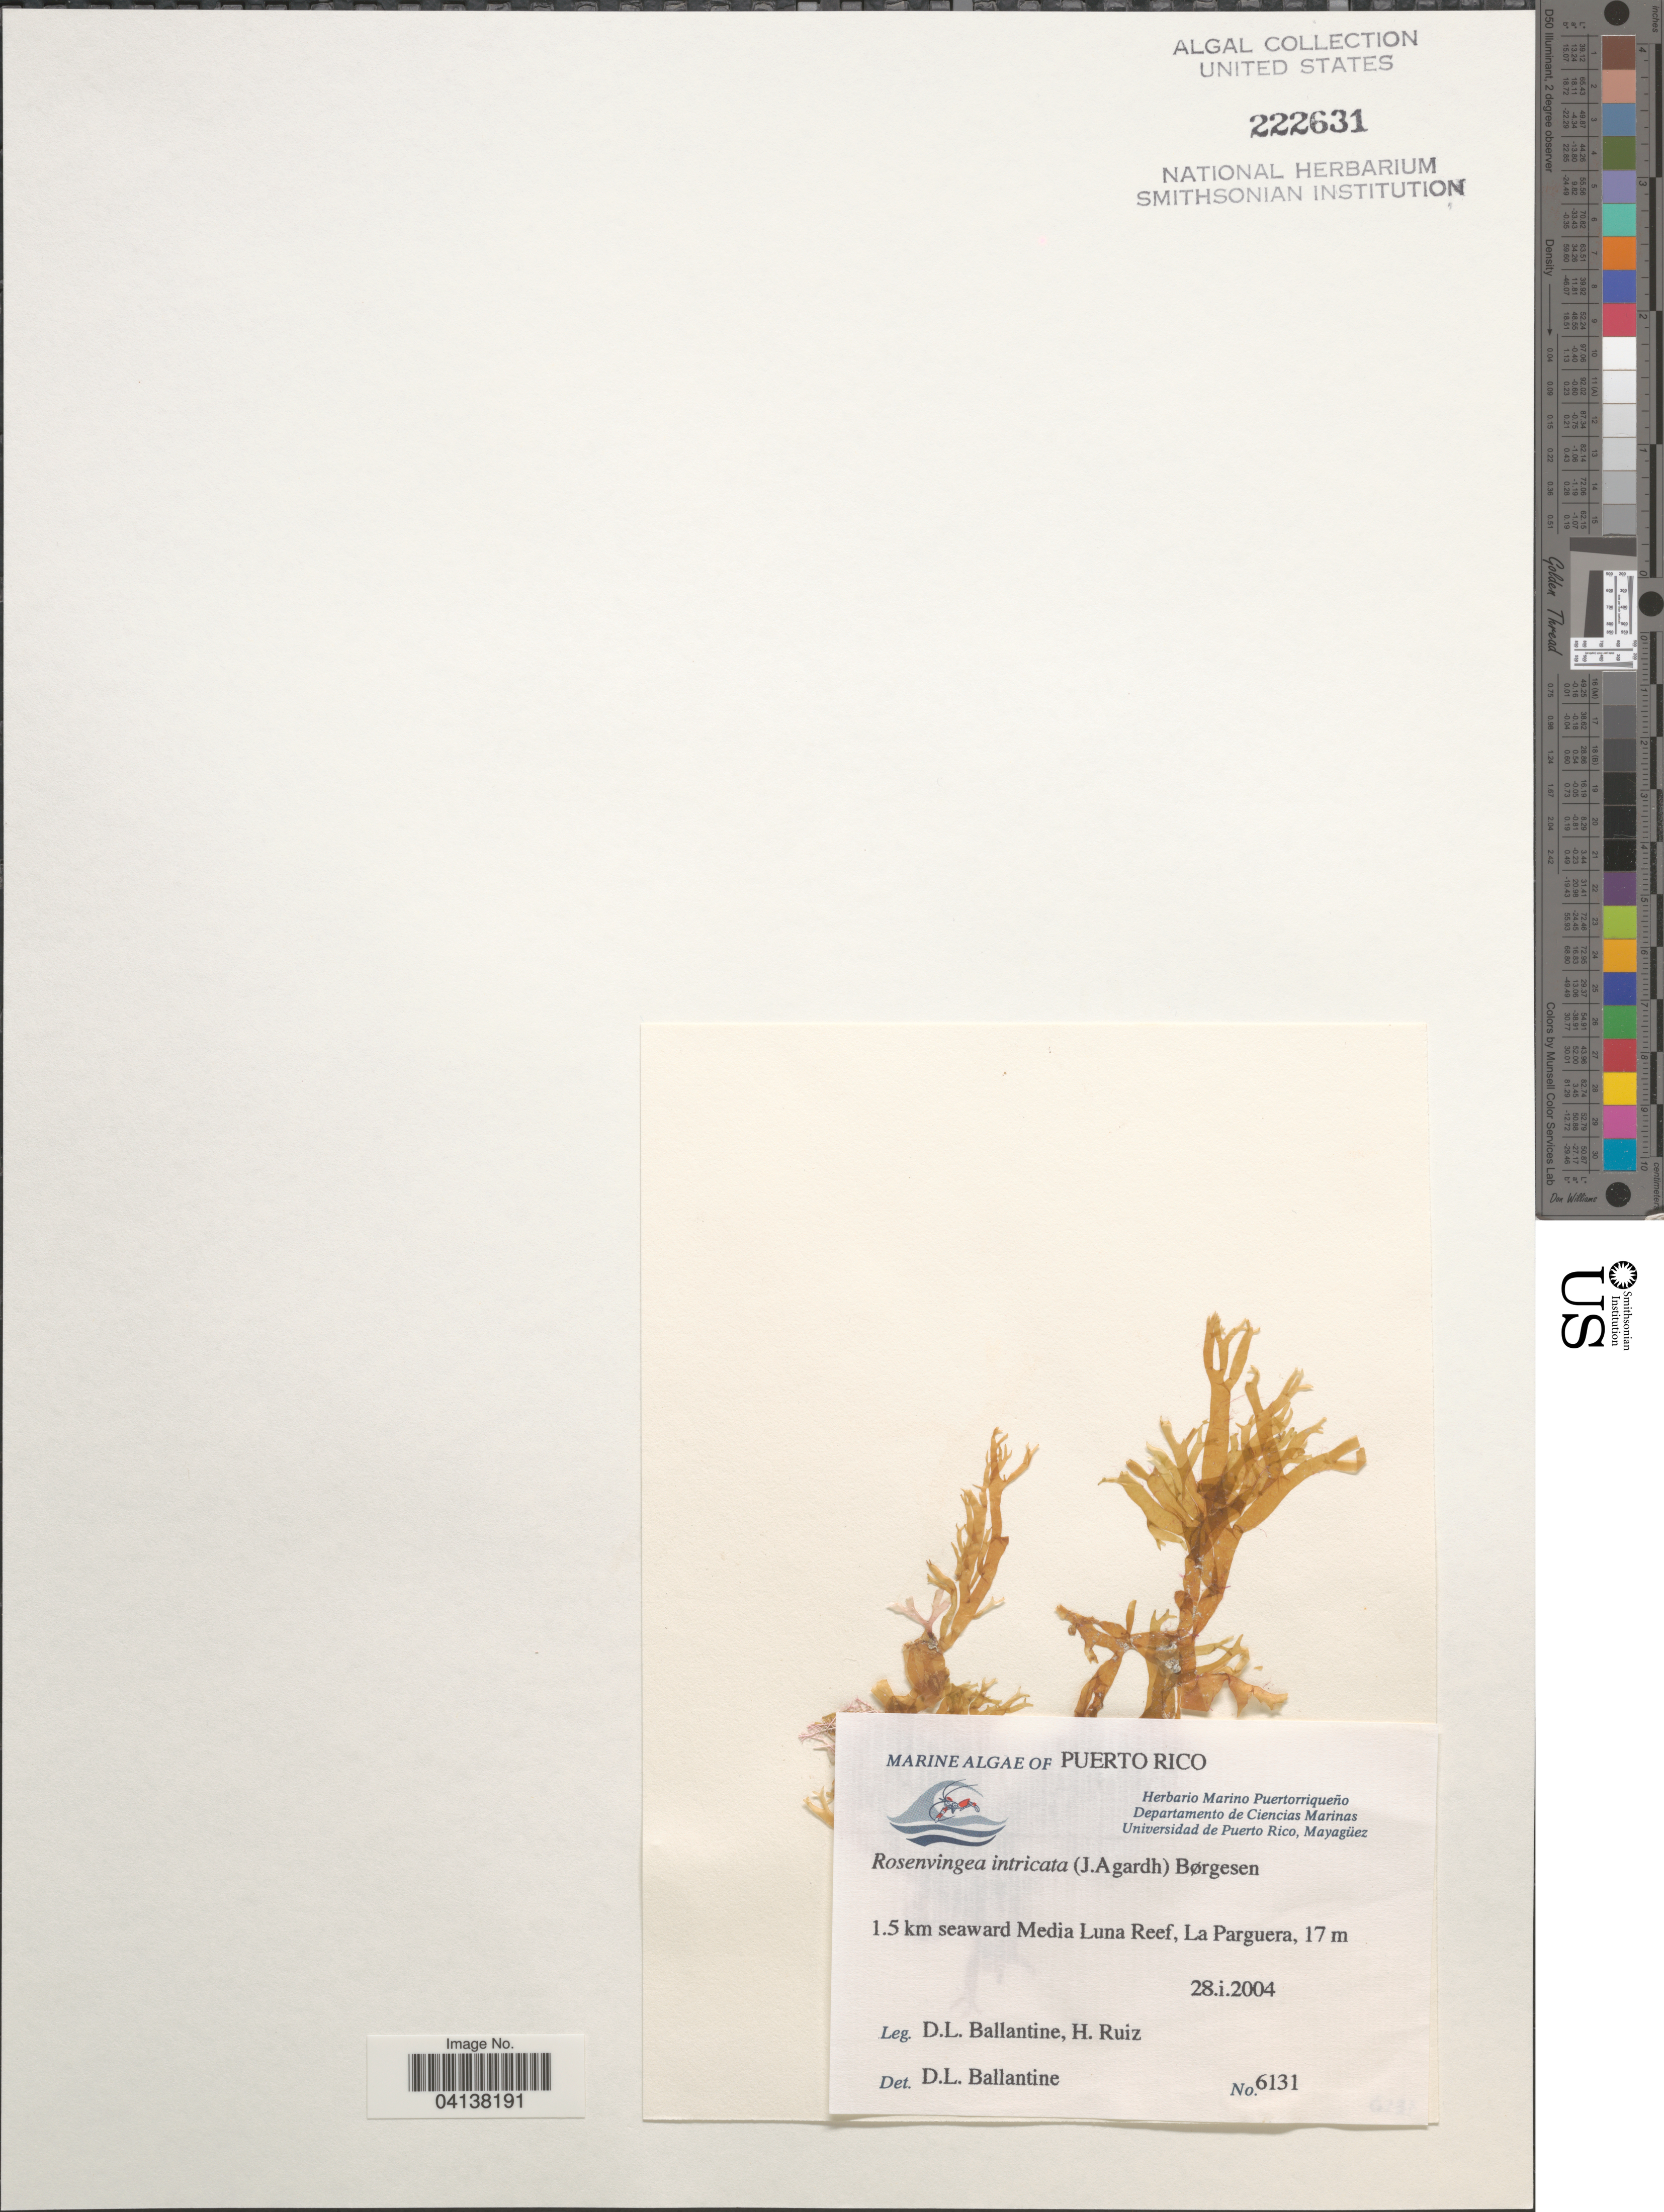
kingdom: Chromista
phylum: Ochrophyta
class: Phaeophyceae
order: Scytosiphonales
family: Scytosiphonaceae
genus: Rosenvingea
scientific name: Rosenvingea endiviifolia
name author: (Martius) M.J. Wynne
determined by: Algae name updating Project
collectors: D.L. Ballantine & H. Ruiz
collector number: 6131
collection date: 2004-01-28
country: Puerto Rico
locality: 1.5 km seaward Media Luna Reef, La Parguera.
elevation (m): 17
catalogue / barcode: US 222631